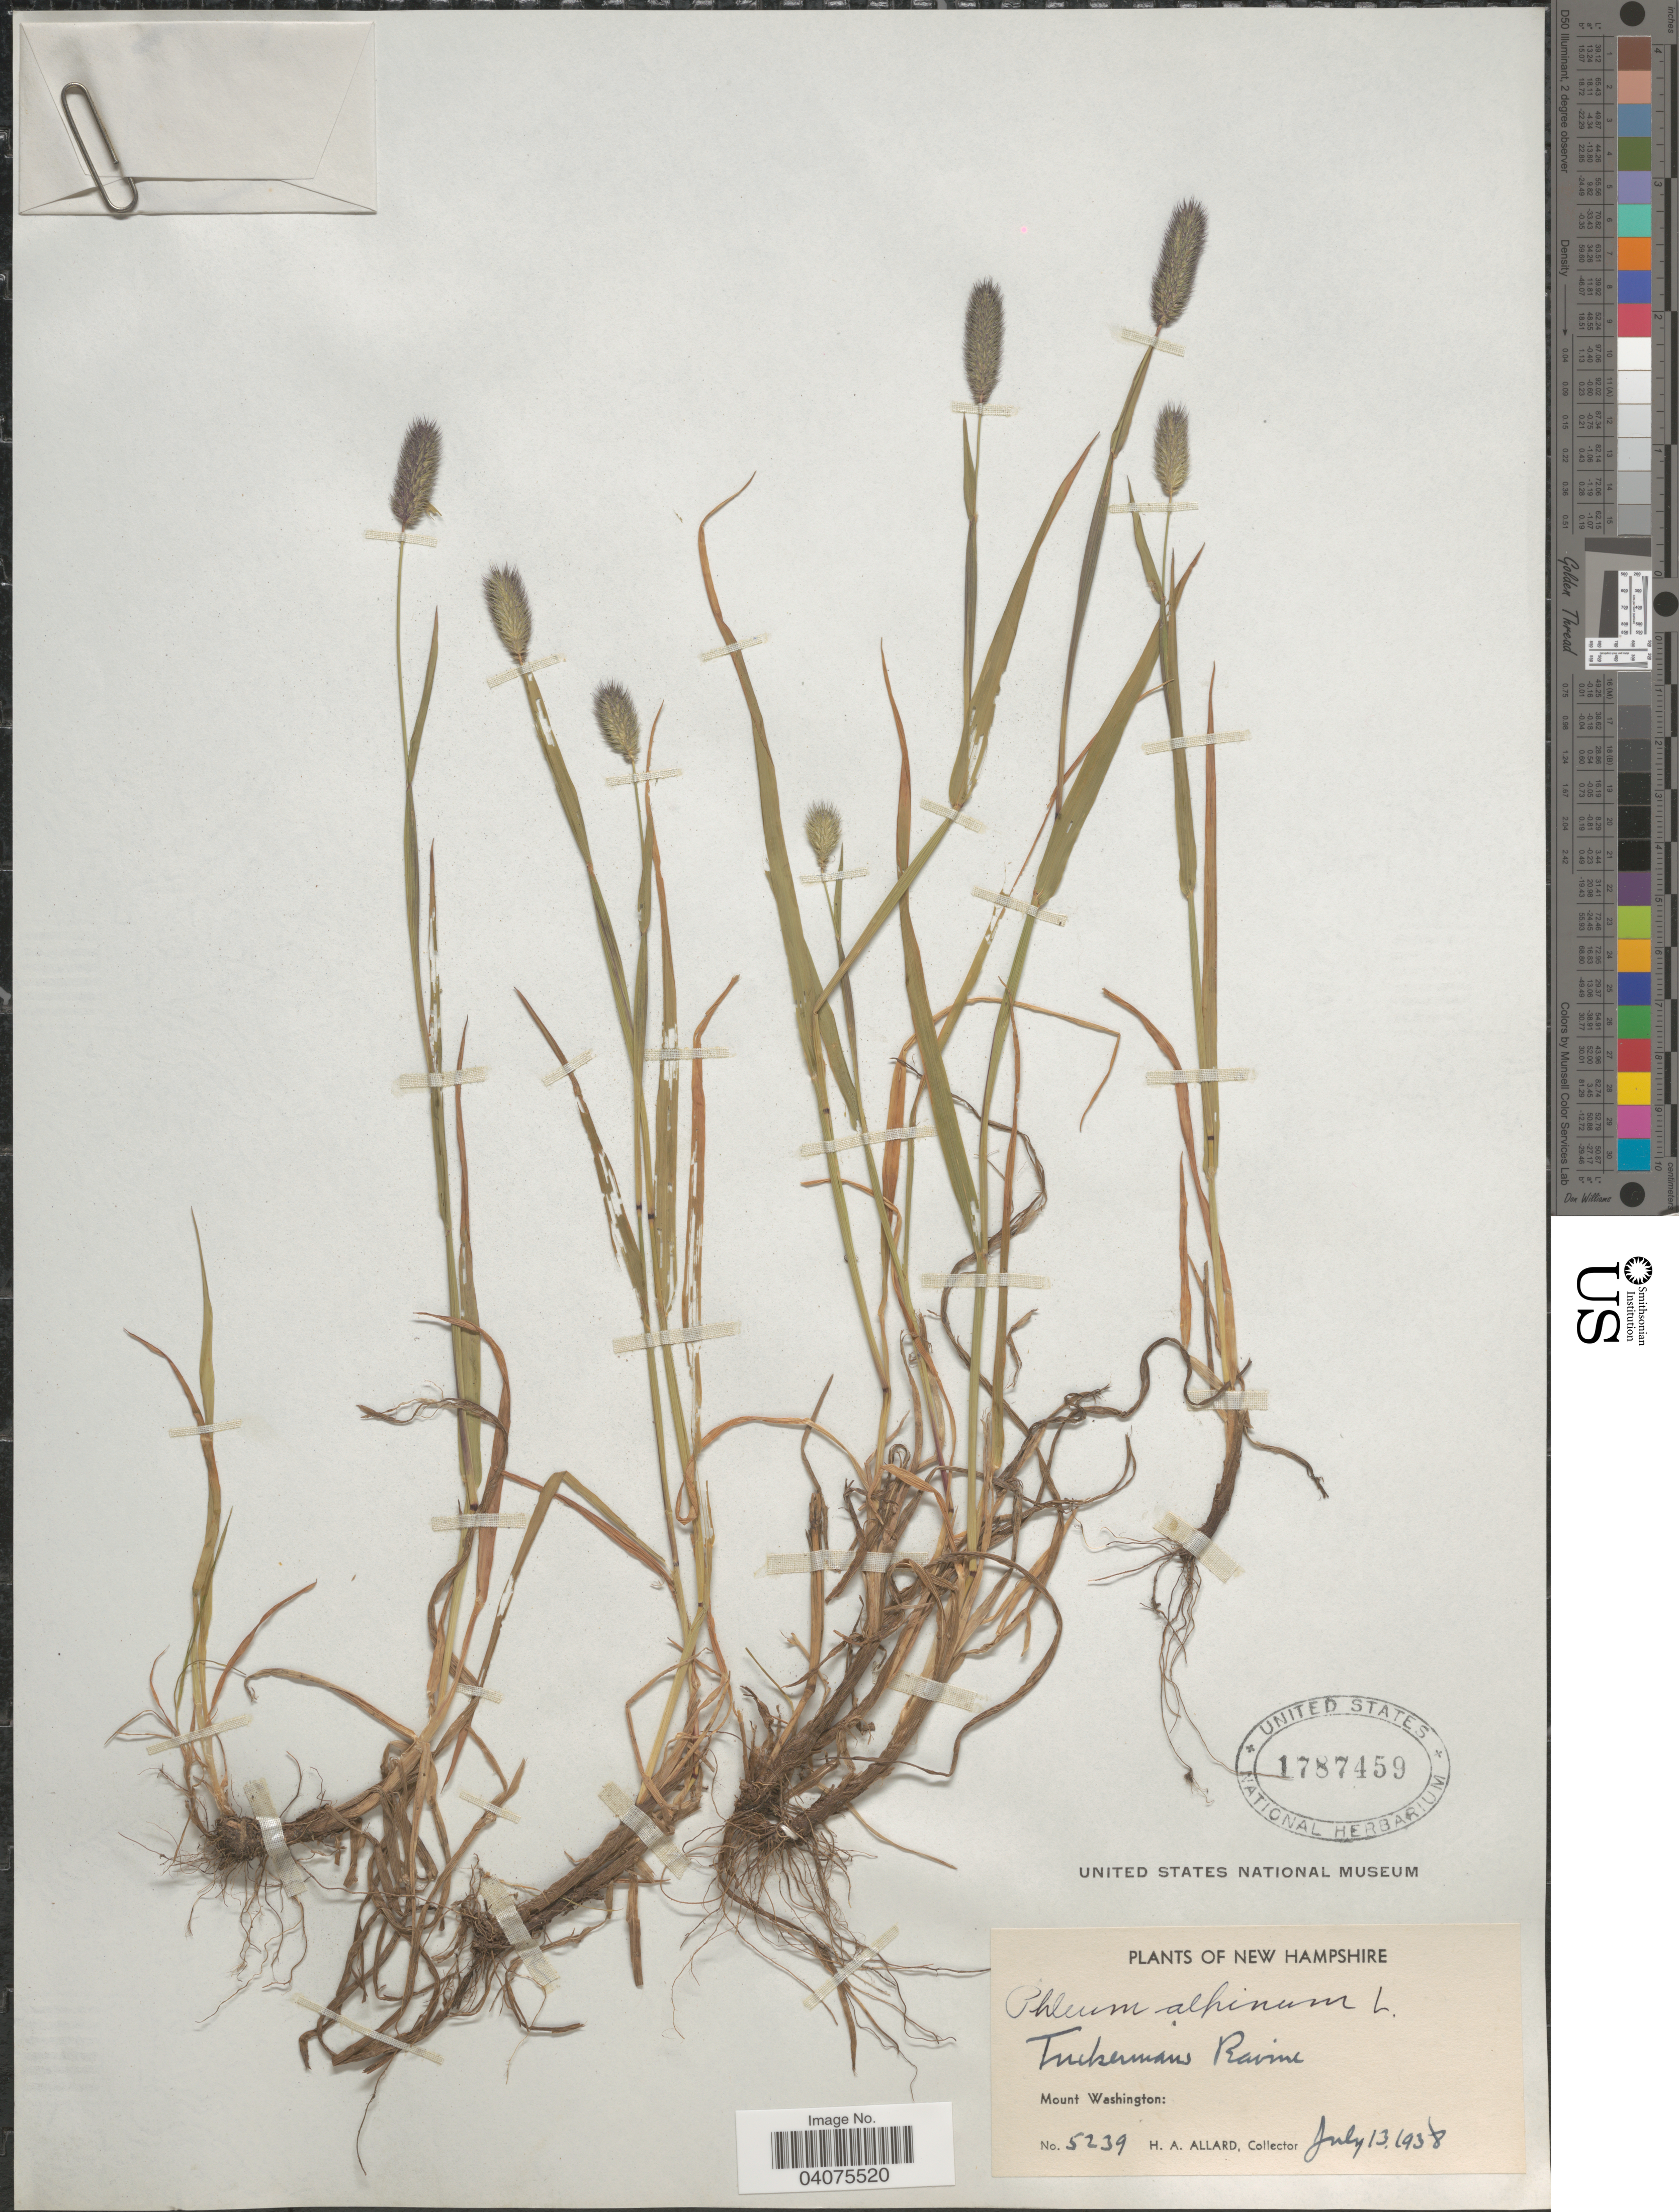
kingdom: Plantae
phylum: Tracheophyta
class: Liliopsida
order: Poales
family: Poaceae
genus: Phleum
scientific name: Phleum alpinum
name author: L.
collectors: H. A. Allard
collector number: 5239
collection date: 1938-07-13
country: United States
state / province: New Hampshire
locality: Tuckerman's Ravine. Mount Washington.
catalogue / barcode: US 1787459